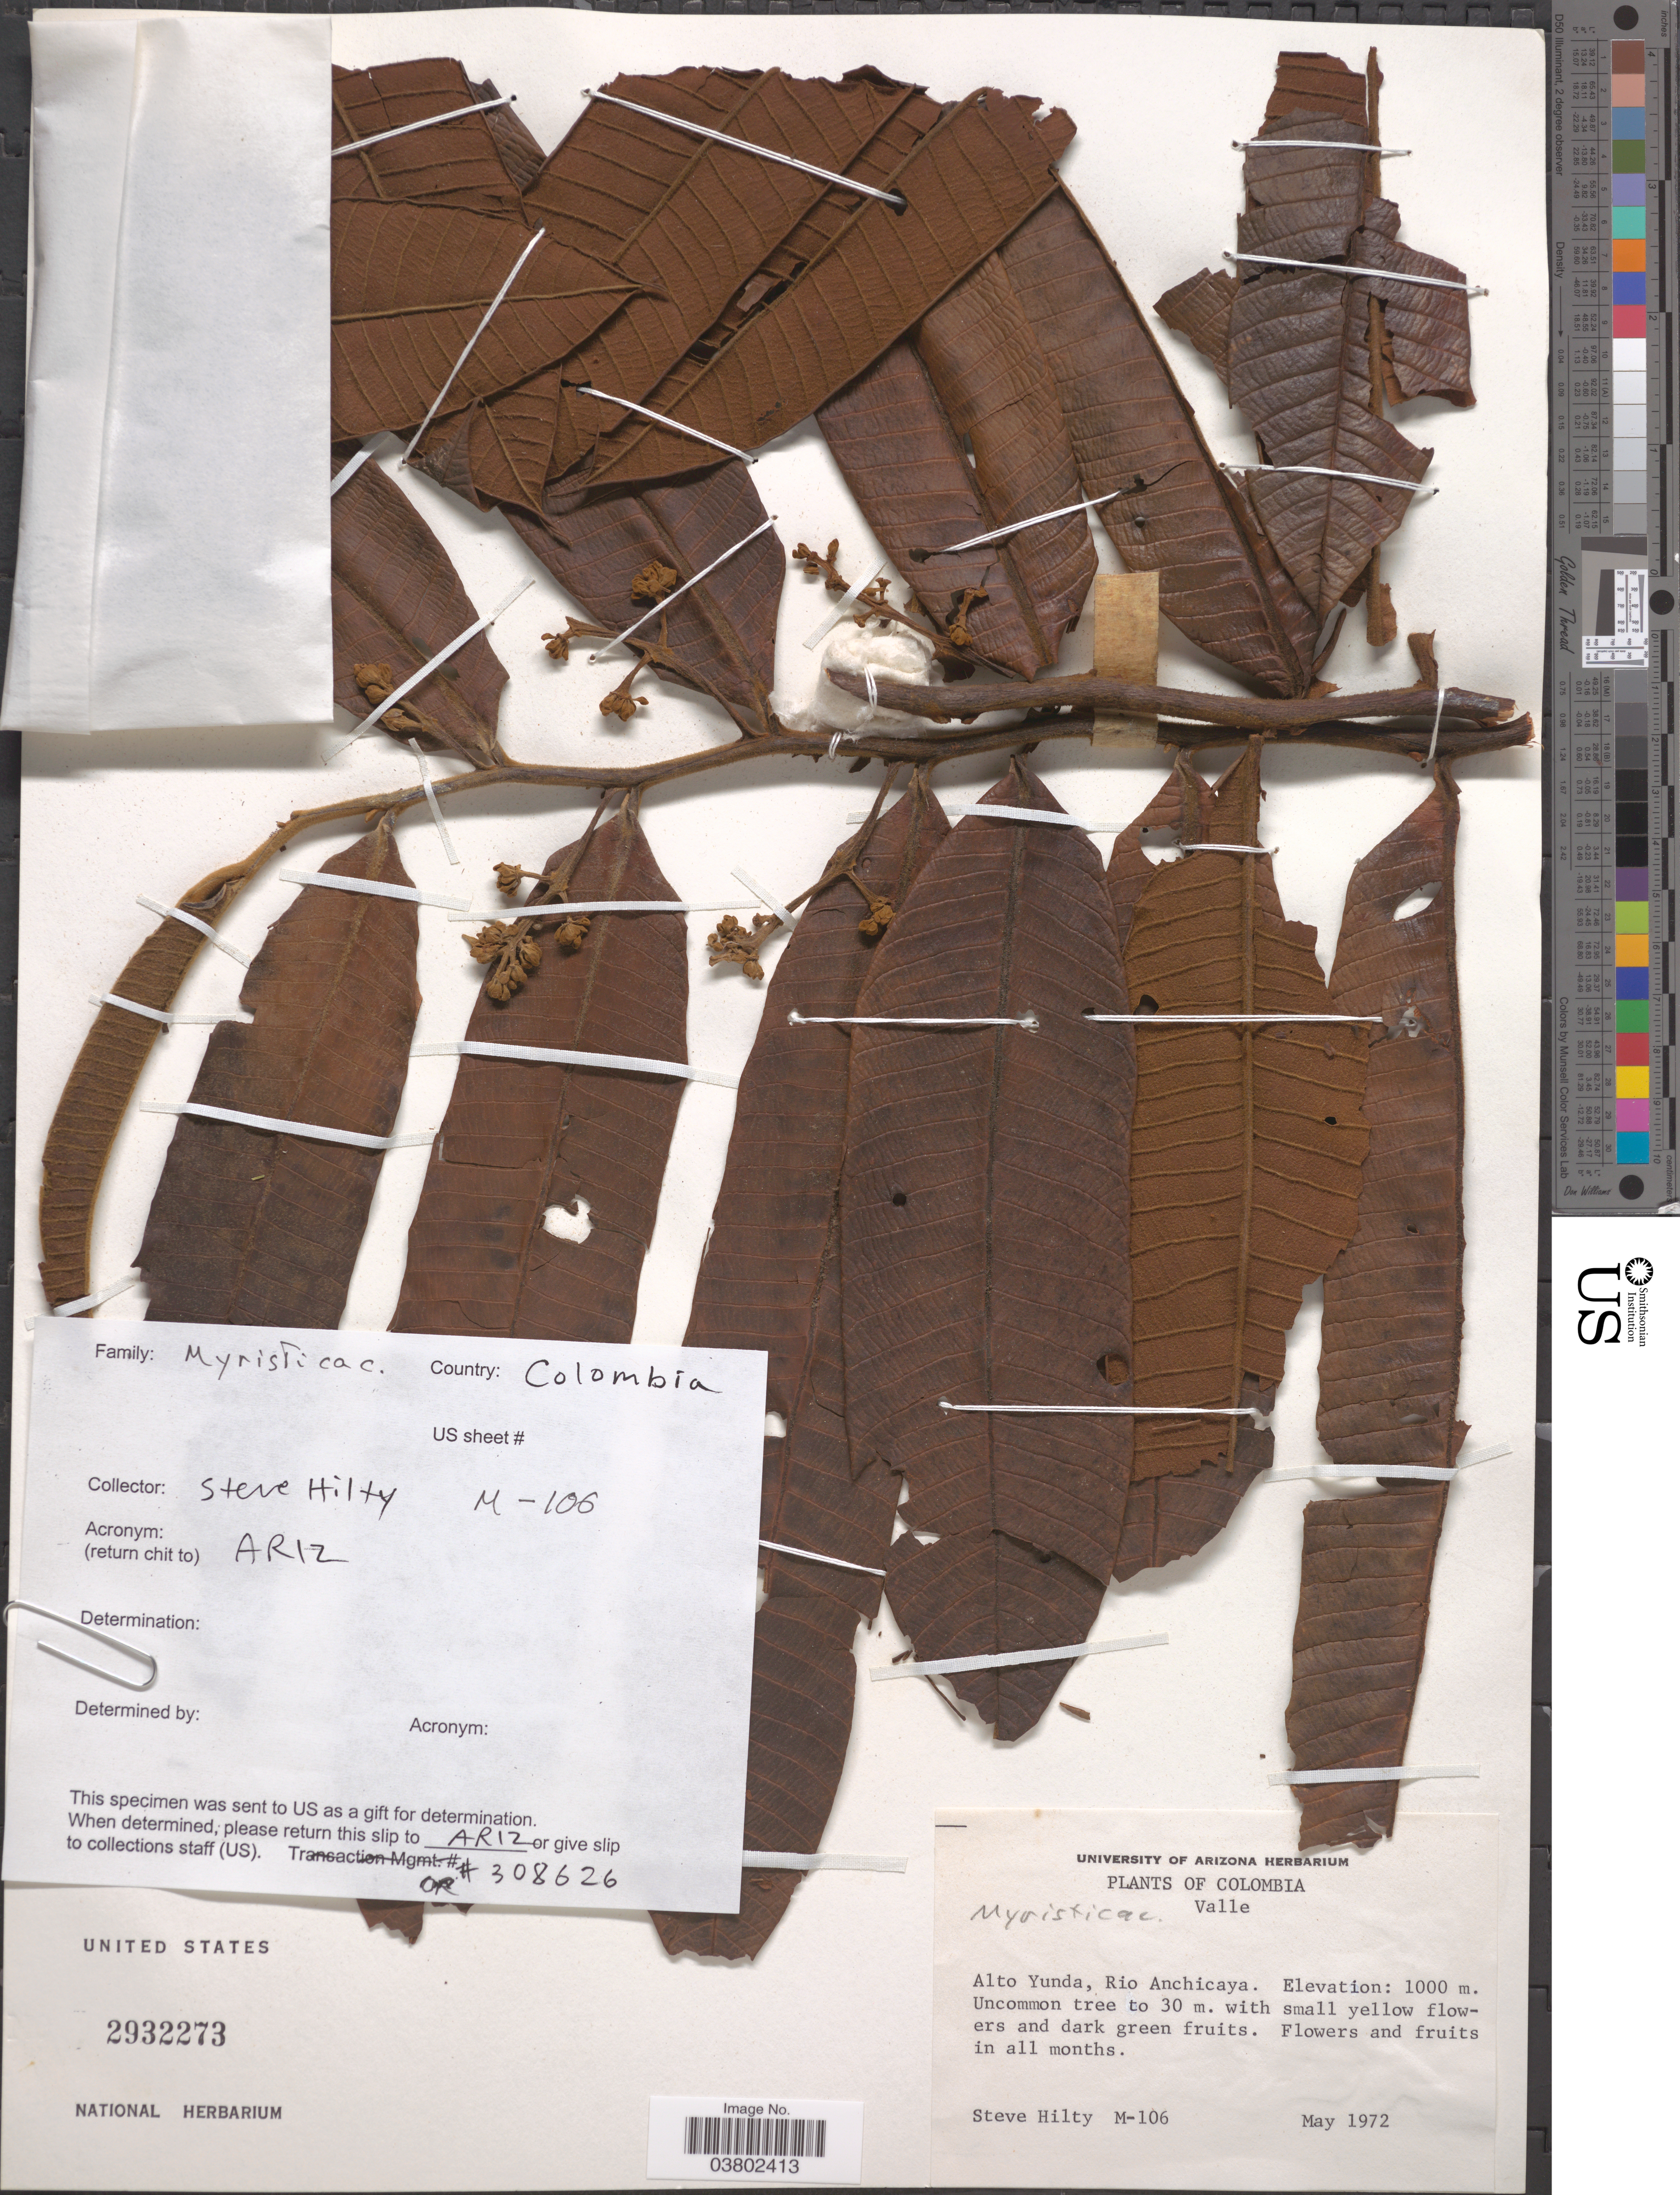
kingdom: Plantae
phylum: Tracheophyta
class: Magnoliopsida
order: Magnoliales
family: Myristicaceae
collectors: S. Hilty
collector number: M-106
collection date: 1972-05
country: Colombia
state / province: Valle del Cauca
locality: Valle. Alto Yunda, Rio Anchicaya.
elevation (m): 1000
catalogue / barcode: US 2932273